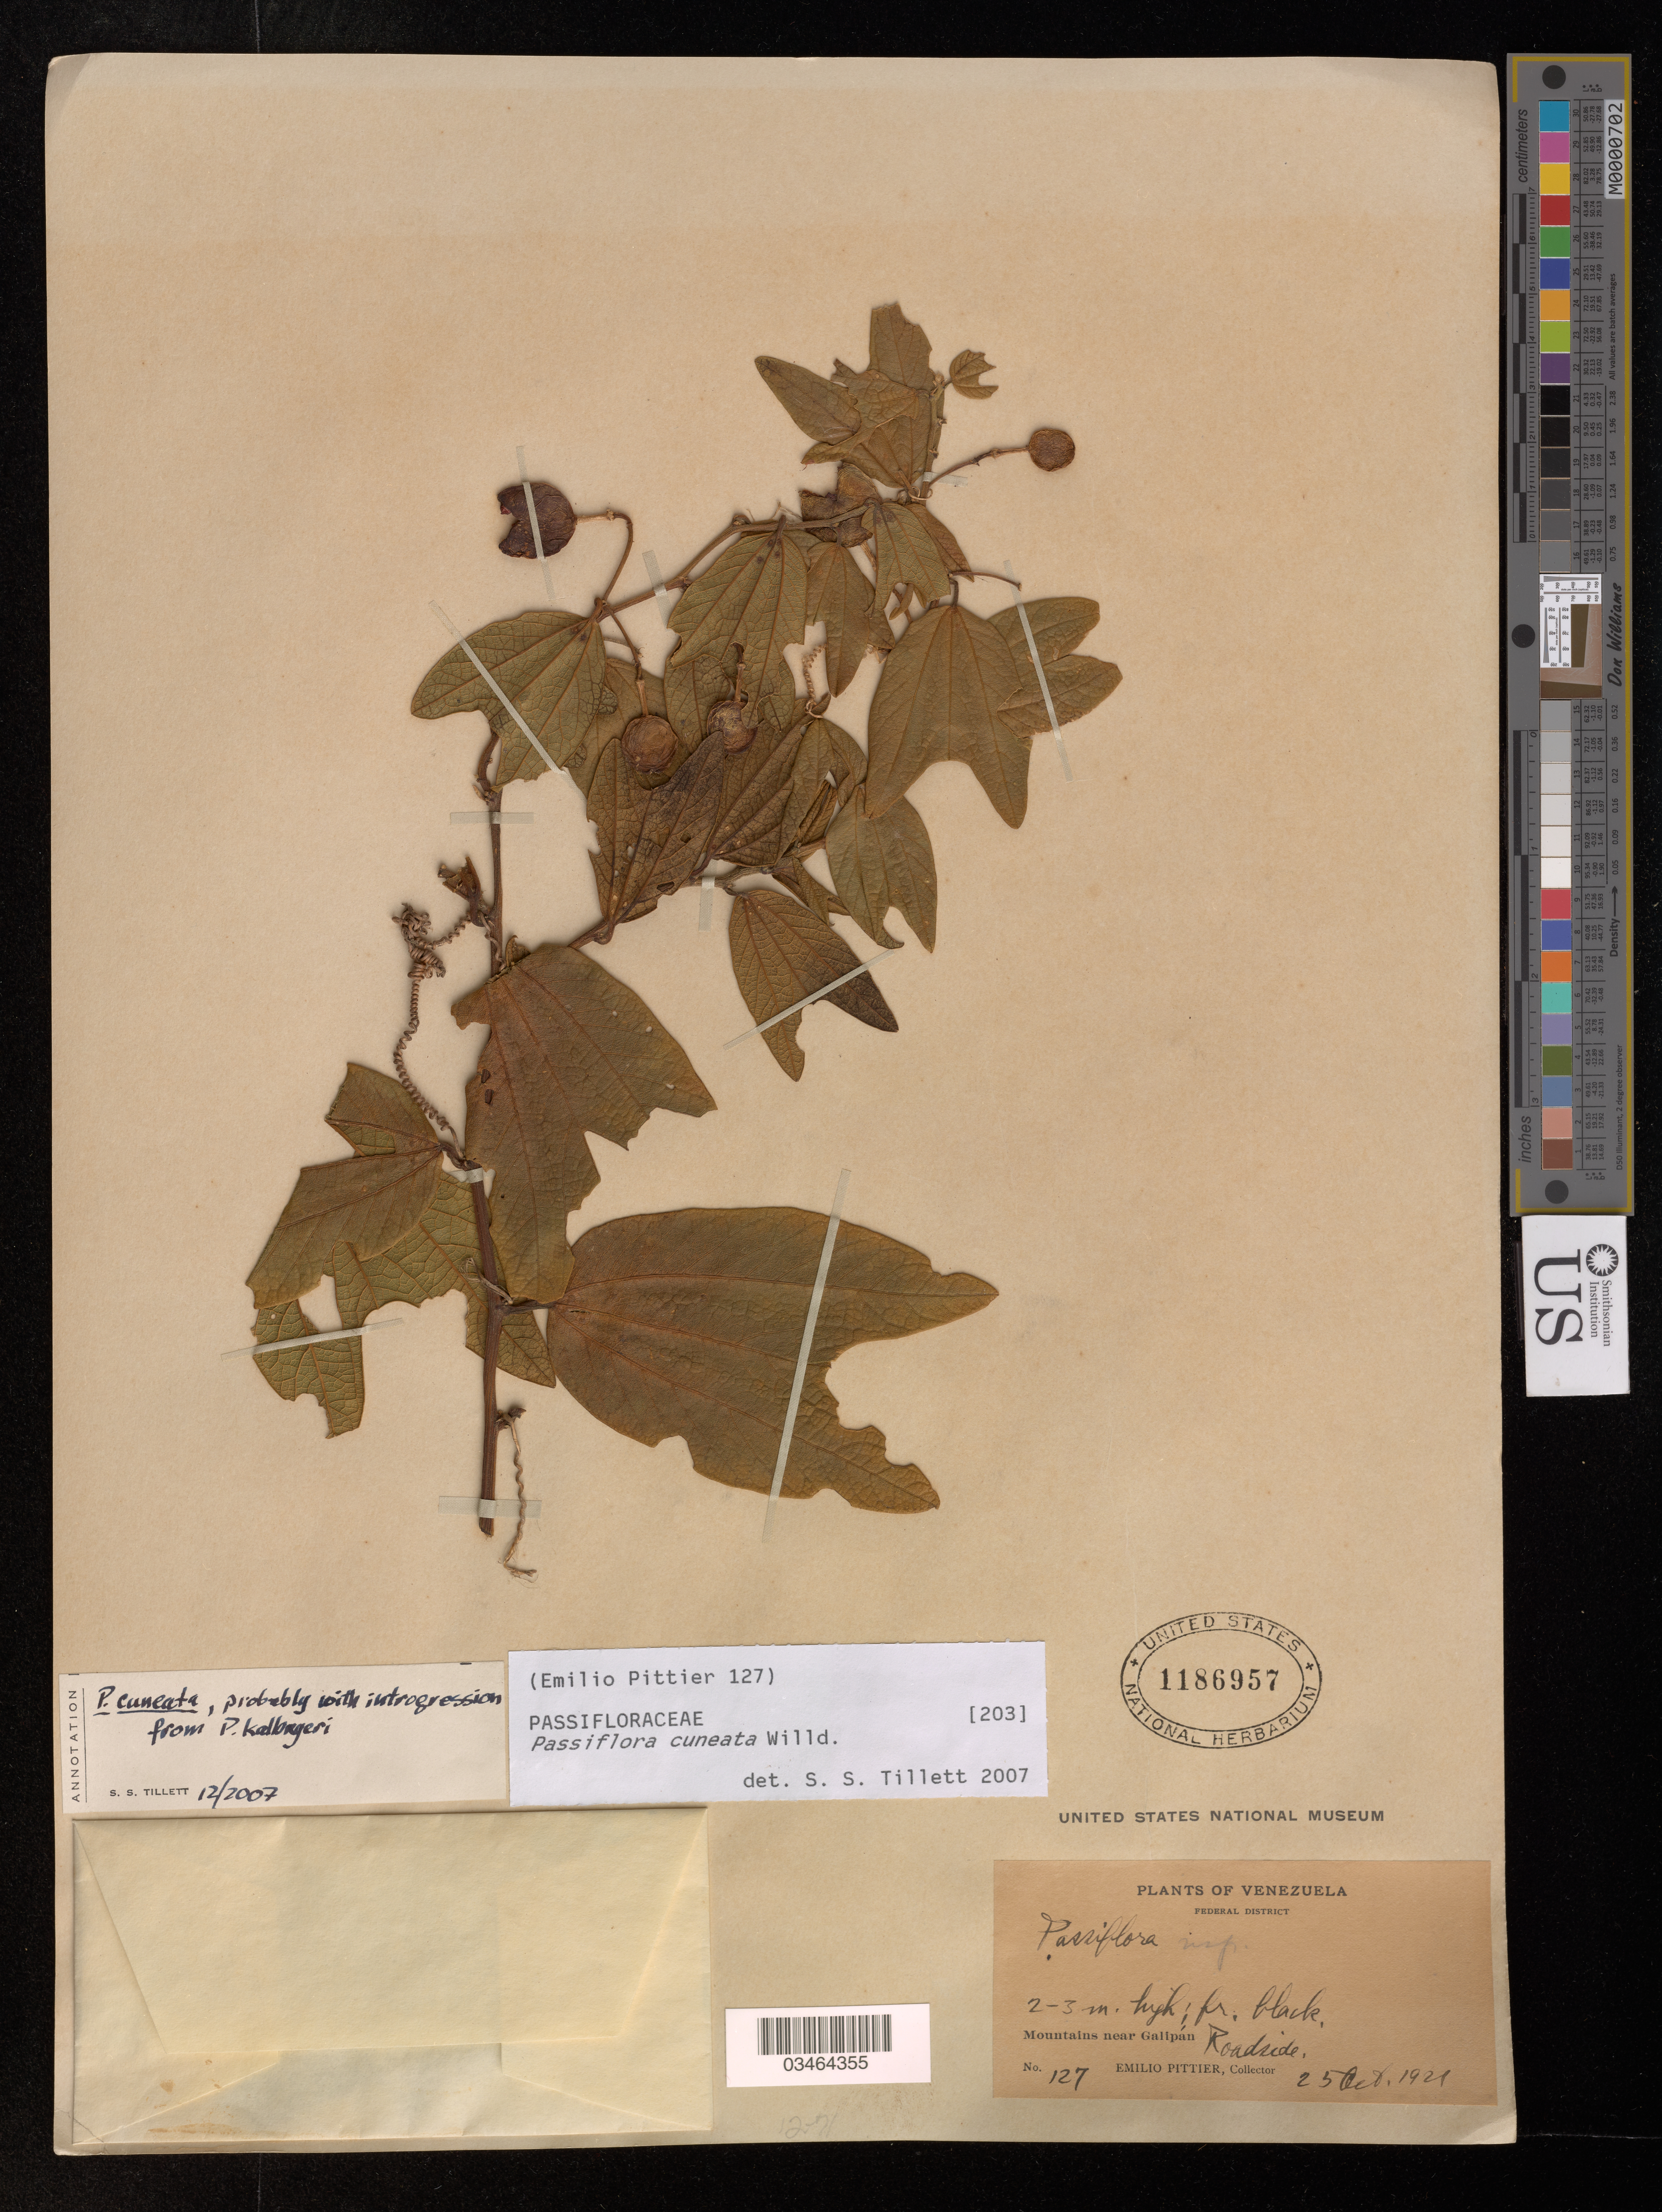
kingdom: Plantae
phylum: Tracheophyta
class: Magnoliopsida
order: Malpighiales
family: Passifloraceae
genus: Passiflora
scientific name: Passiflora cuneata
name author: Willd.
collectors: E. Pittier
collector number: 127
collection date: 1921-10-25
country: Venezuela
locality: Federal District. Mountains near Galipán.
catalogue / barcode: US 1186957